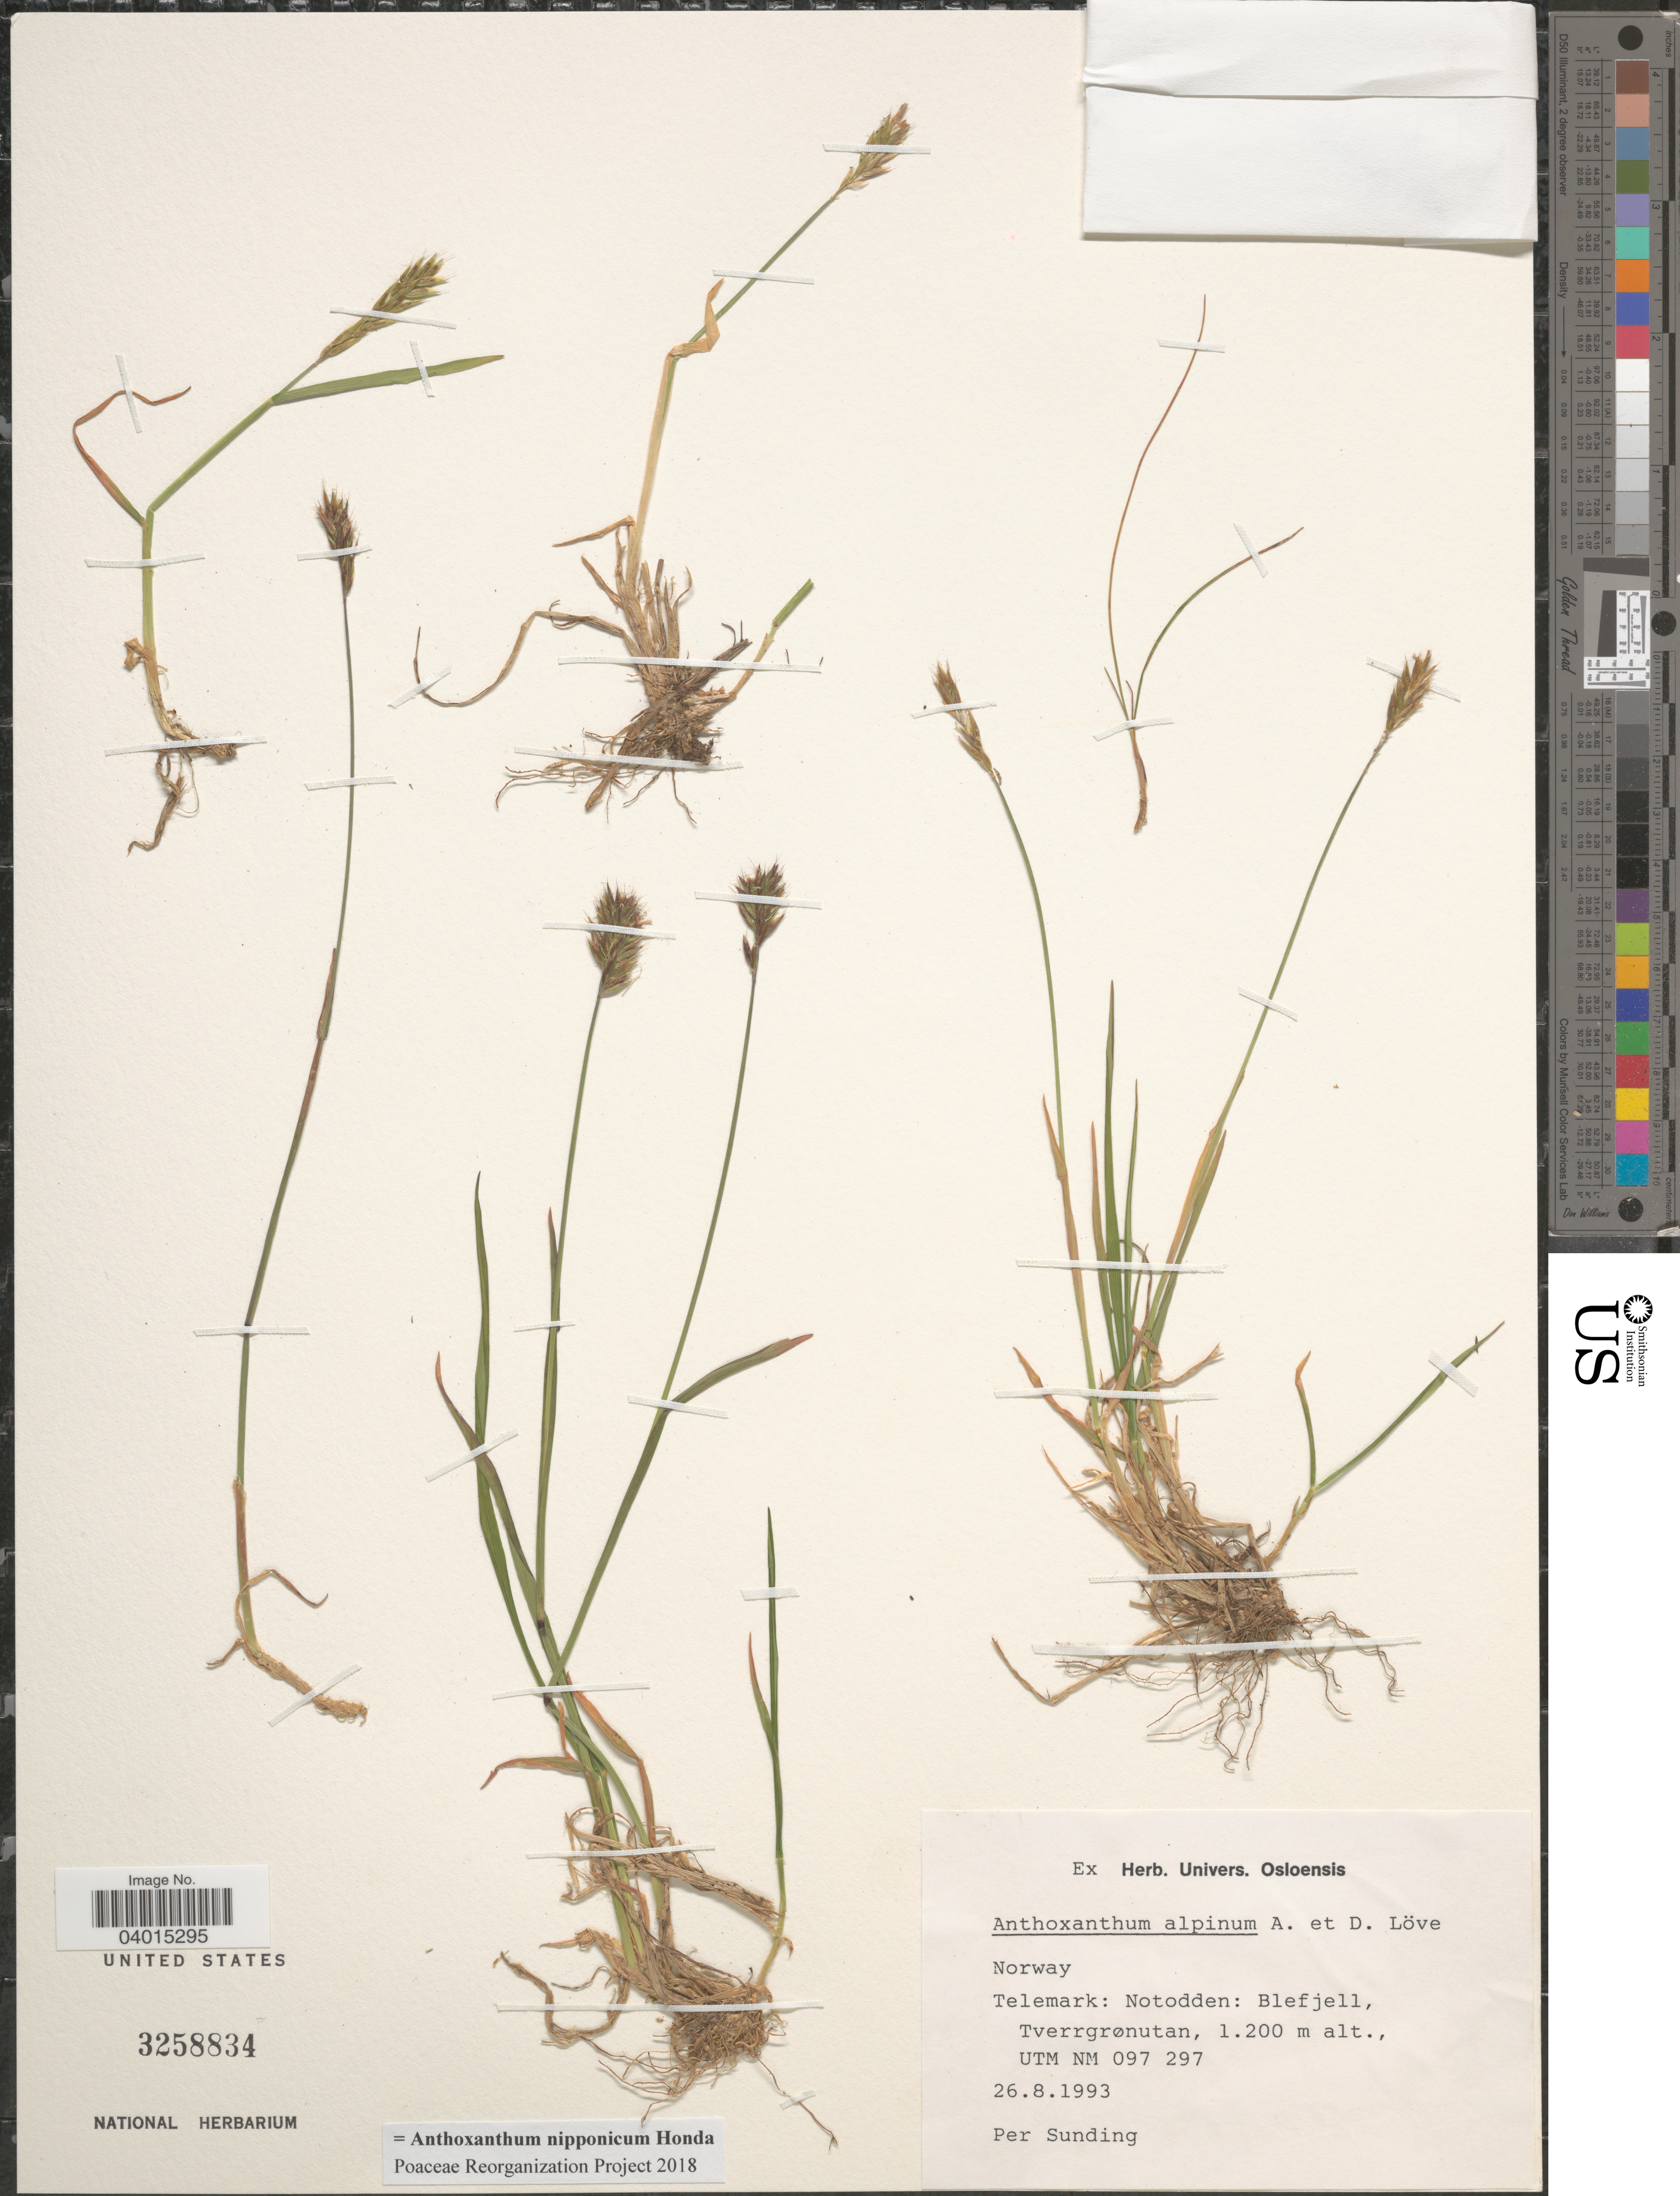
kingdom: Plantae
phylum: Tracheophyta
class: Liliopsida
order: Poales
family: Poaceae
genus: Anthoxanthum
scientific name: Anthoxanthum nipponicum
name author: Honda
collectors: P. O. Sunding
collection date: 1993-08-26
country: Norway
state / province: Telemark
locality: Notodden: Blefjell, Tverrgrønutan, UTM, NM 097 297.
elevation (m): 1200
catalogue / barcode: US 3258834